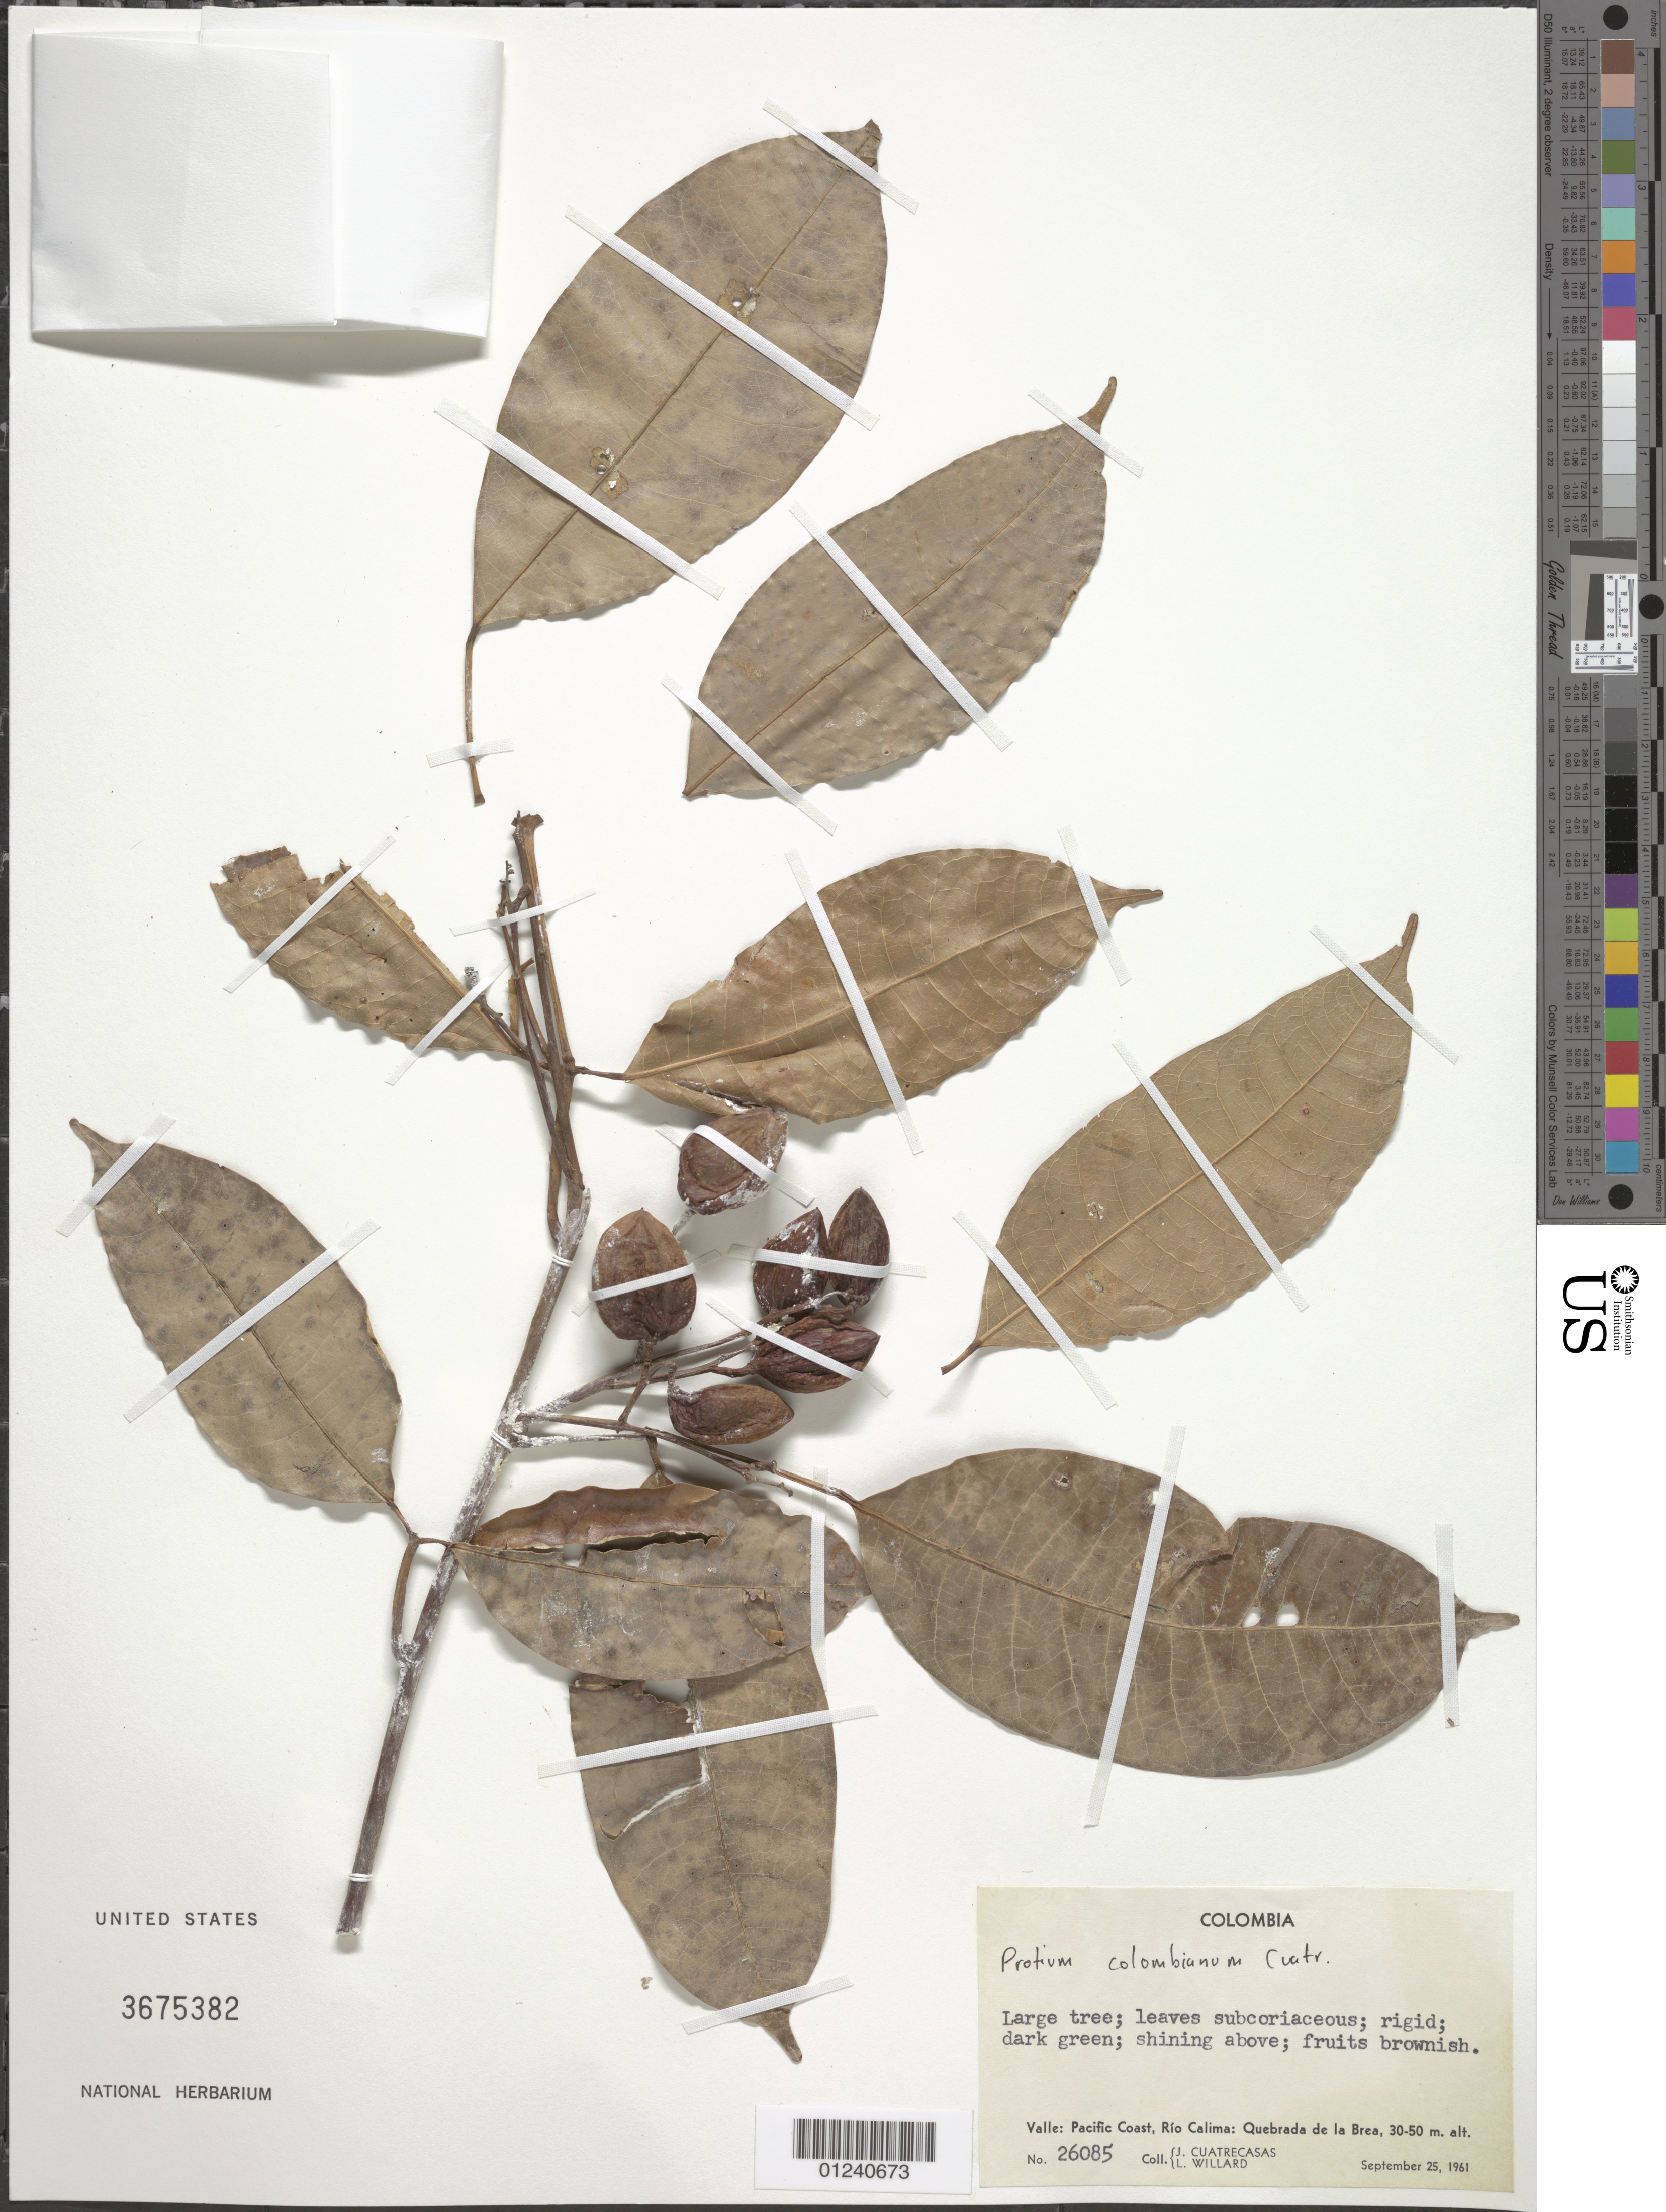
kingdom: Plantae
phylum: Tracheophyta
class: Magnoliopsida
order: Sapindales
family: Burseraceae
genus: Protium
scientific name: Protium colombianum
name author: Cuatrec.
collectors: J. Cuatrecasas & L. Willard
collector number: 26085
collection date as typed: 25 Sep 1961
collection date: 1961-09-25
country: Colombia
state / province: Valle del Cauca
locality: Pacific Coast, Rio Calima: Quebrada de la Brea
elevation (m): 30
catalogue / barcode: US 3675382